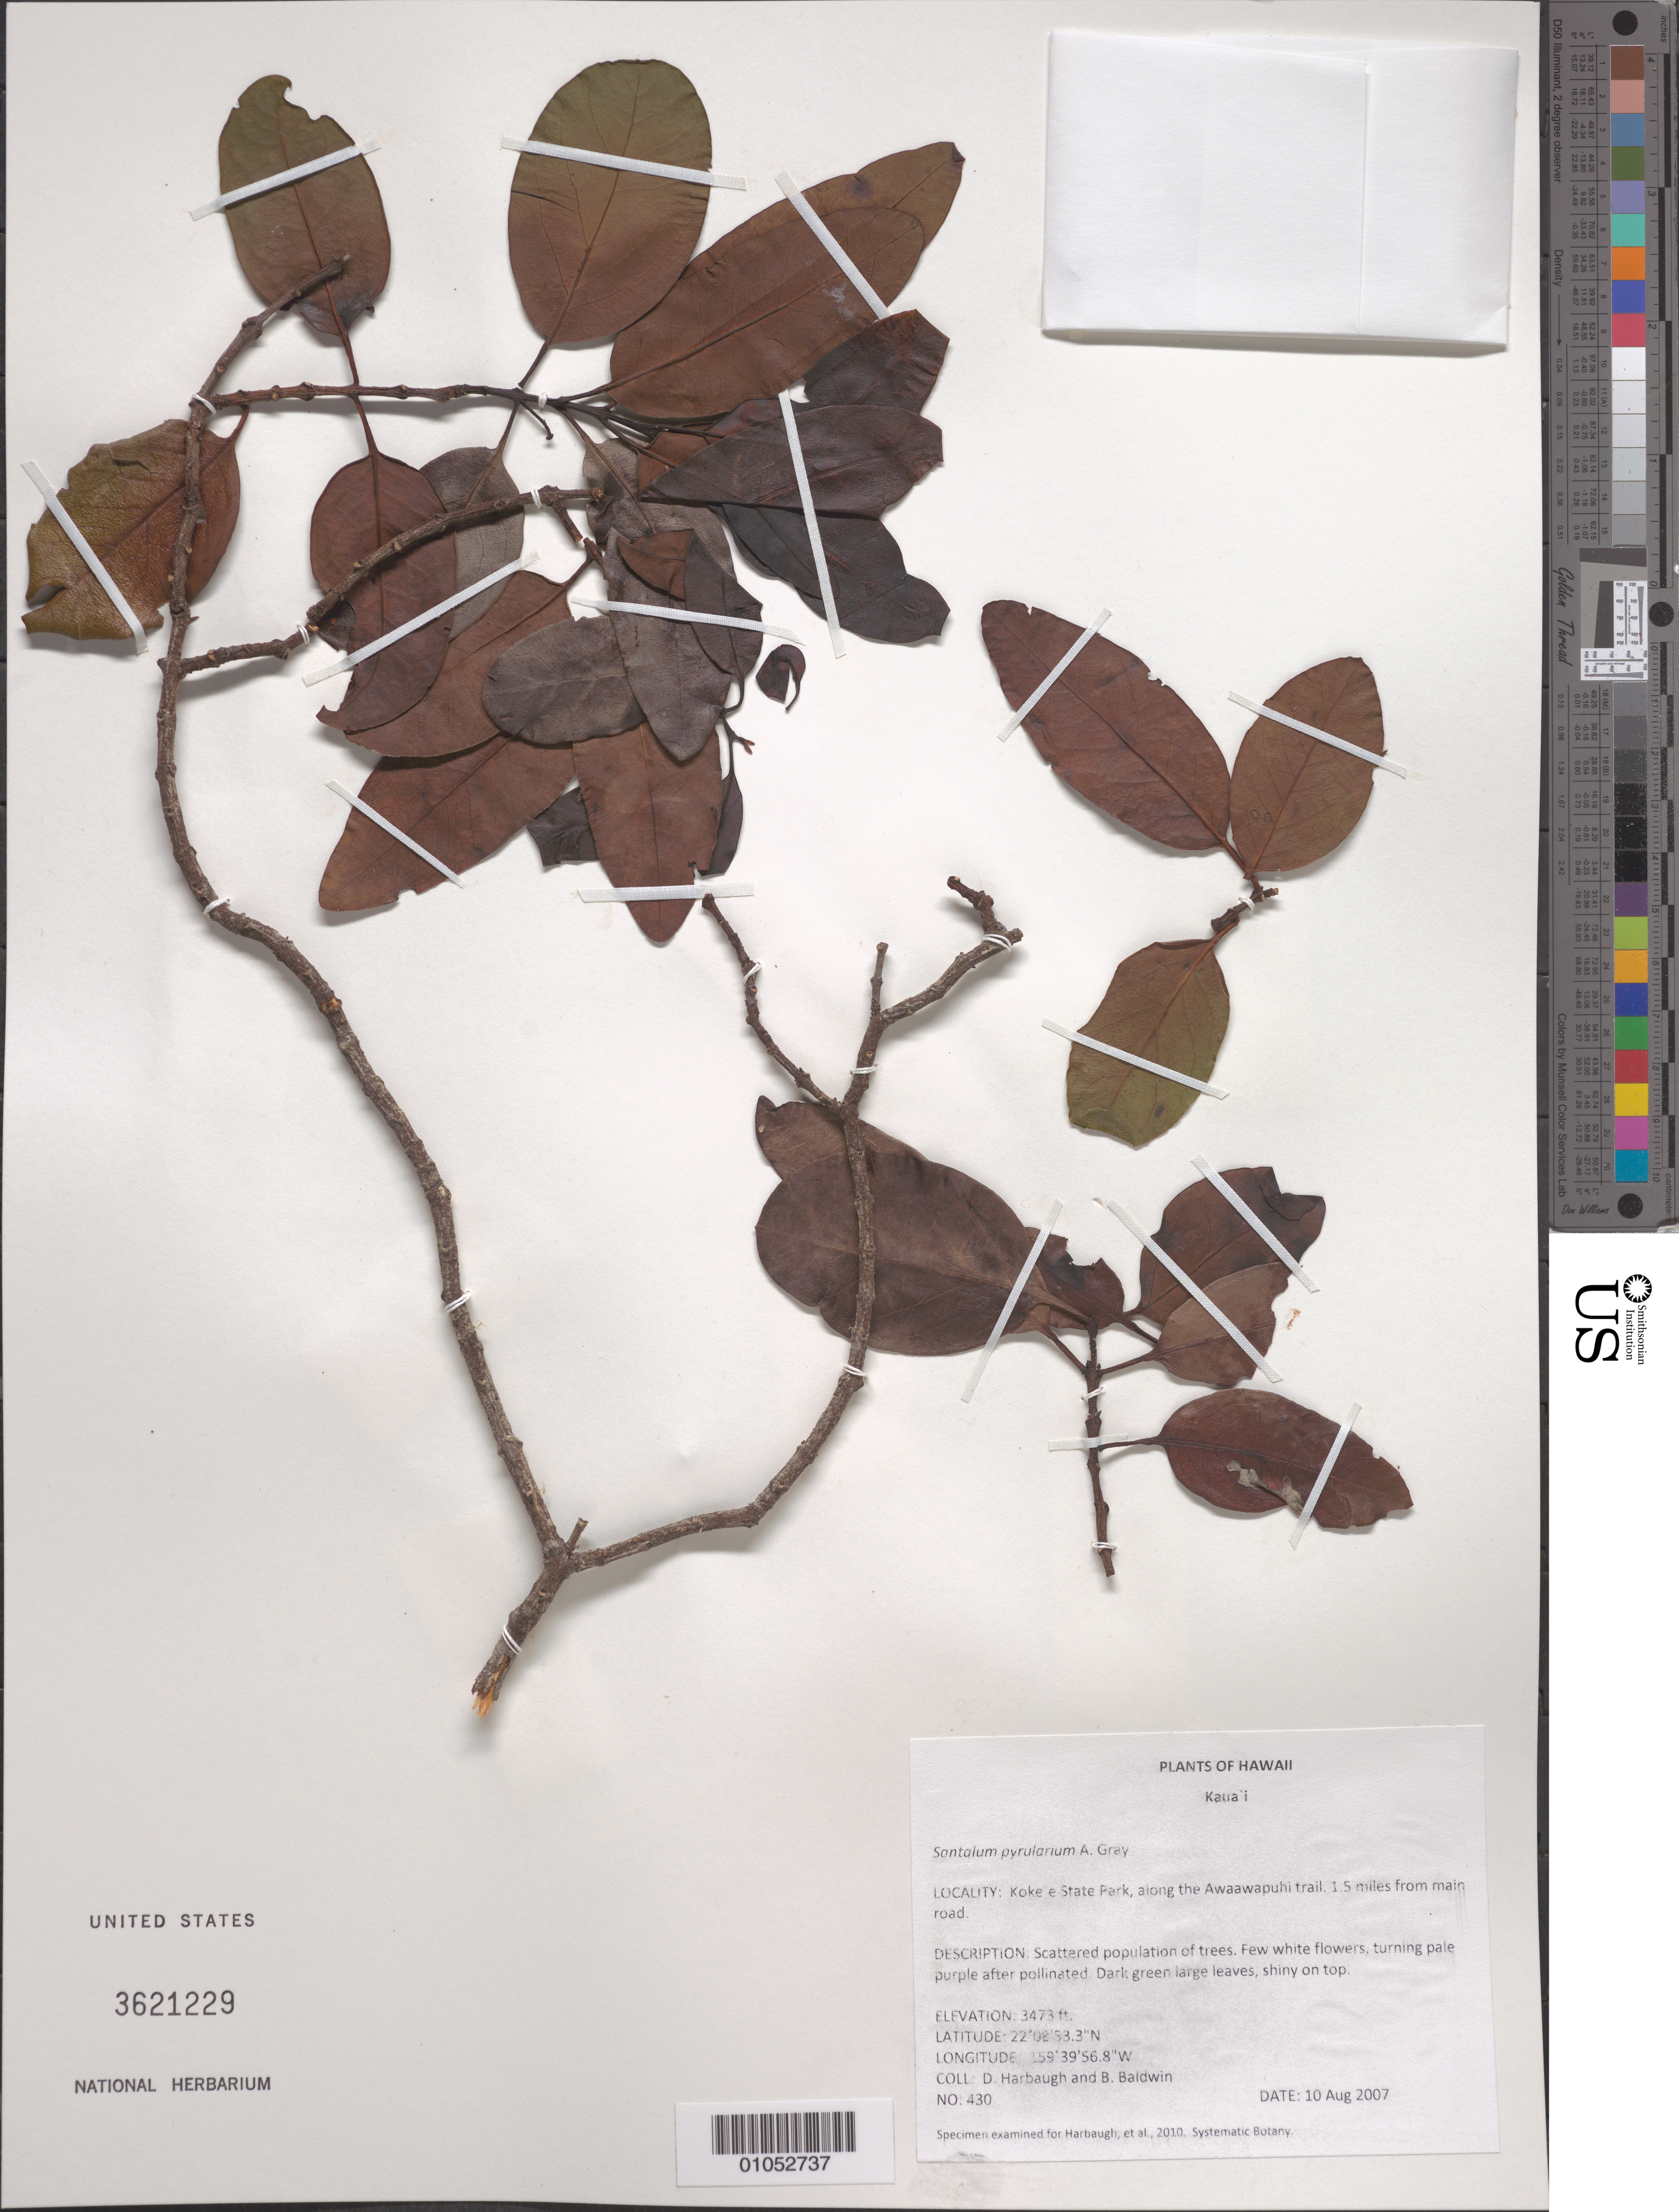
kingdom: Plantae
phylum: Tracheophyta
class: Magnoliopsida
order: Santalales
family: Santalaceae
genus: Santalum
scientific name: Santalum pyrularium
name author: A. Gray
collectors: D. Harbaugh & B. Baldwin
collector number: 430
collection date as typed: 10 Aug 2007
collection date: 2007-08-10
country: United States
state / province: Hawaii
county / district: Kauai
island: Kaua'i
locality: Kokee State Park, along the Awaawapuhi Trail, 1.5 miles from main road.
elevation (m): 1059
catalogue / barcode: US 3621229